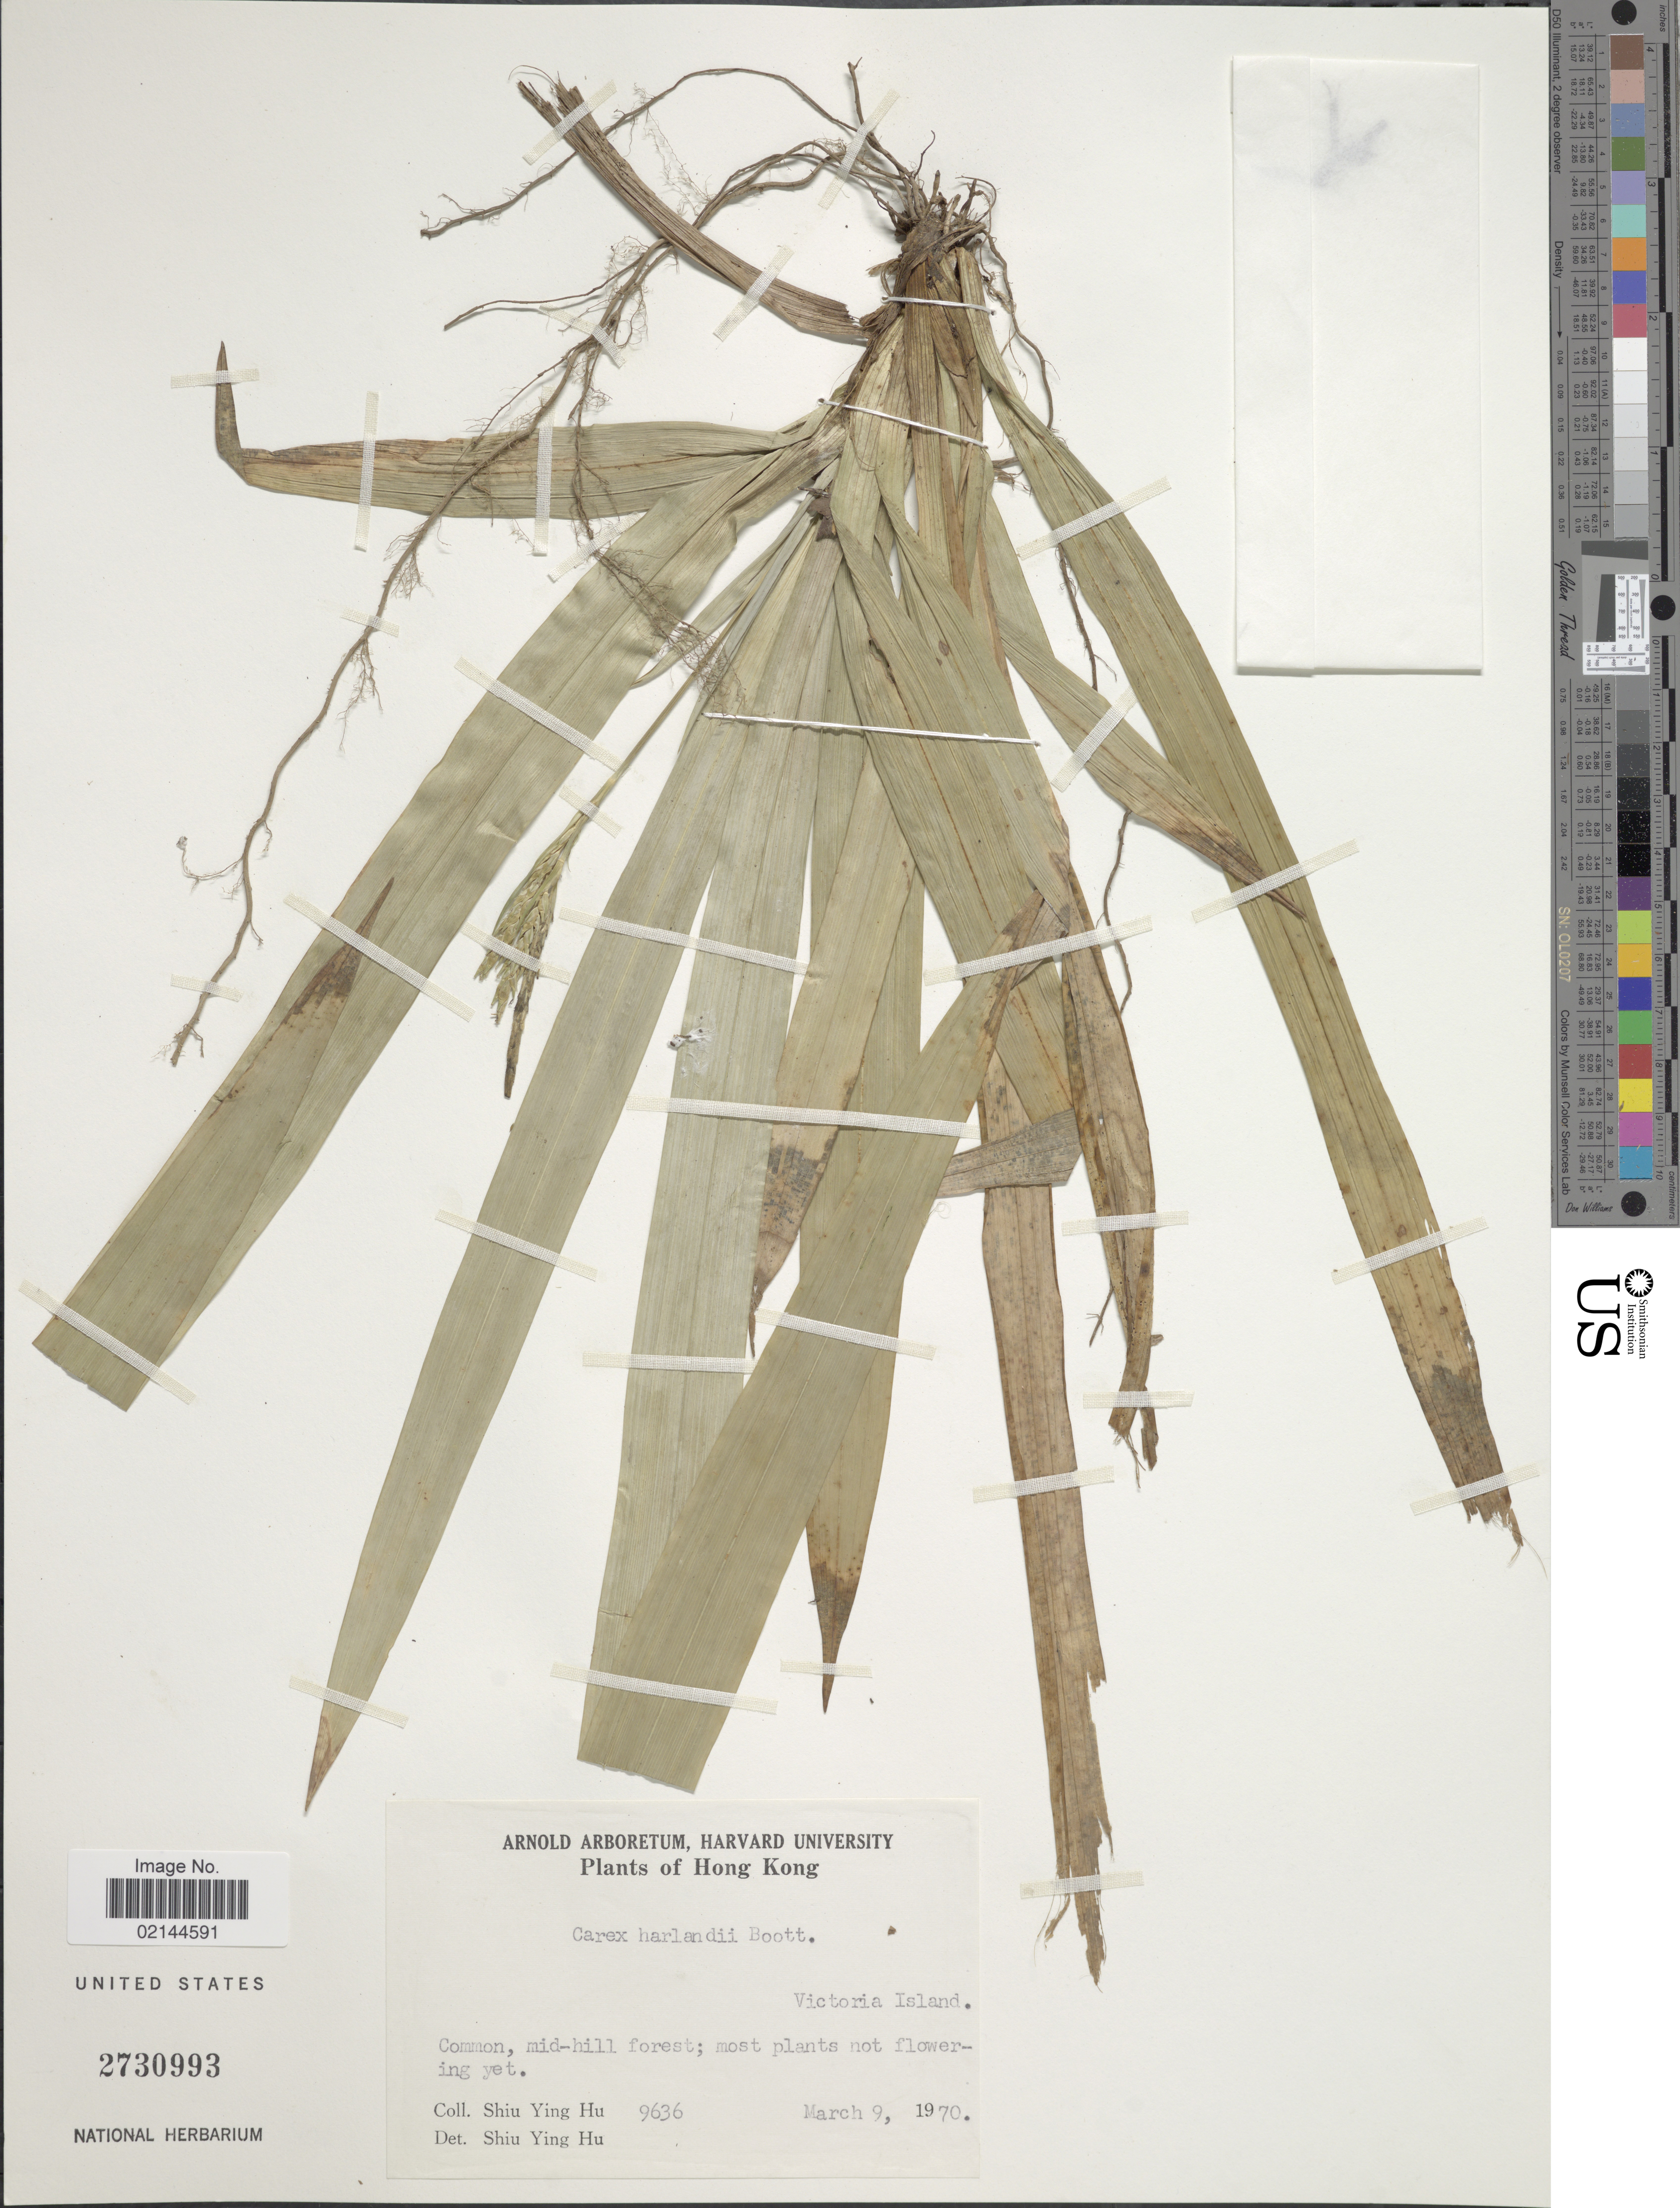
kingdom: Plantae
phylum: Tracheophyta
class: Liliopsida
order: Poales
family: Cyperaceae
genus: Carex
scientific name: Carex harlandii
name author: Boott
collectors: S. Y. Hu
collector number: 9636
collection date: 1970-03-09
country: China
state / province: Hong Kong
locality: Victoria Island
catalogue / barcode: US 2730993